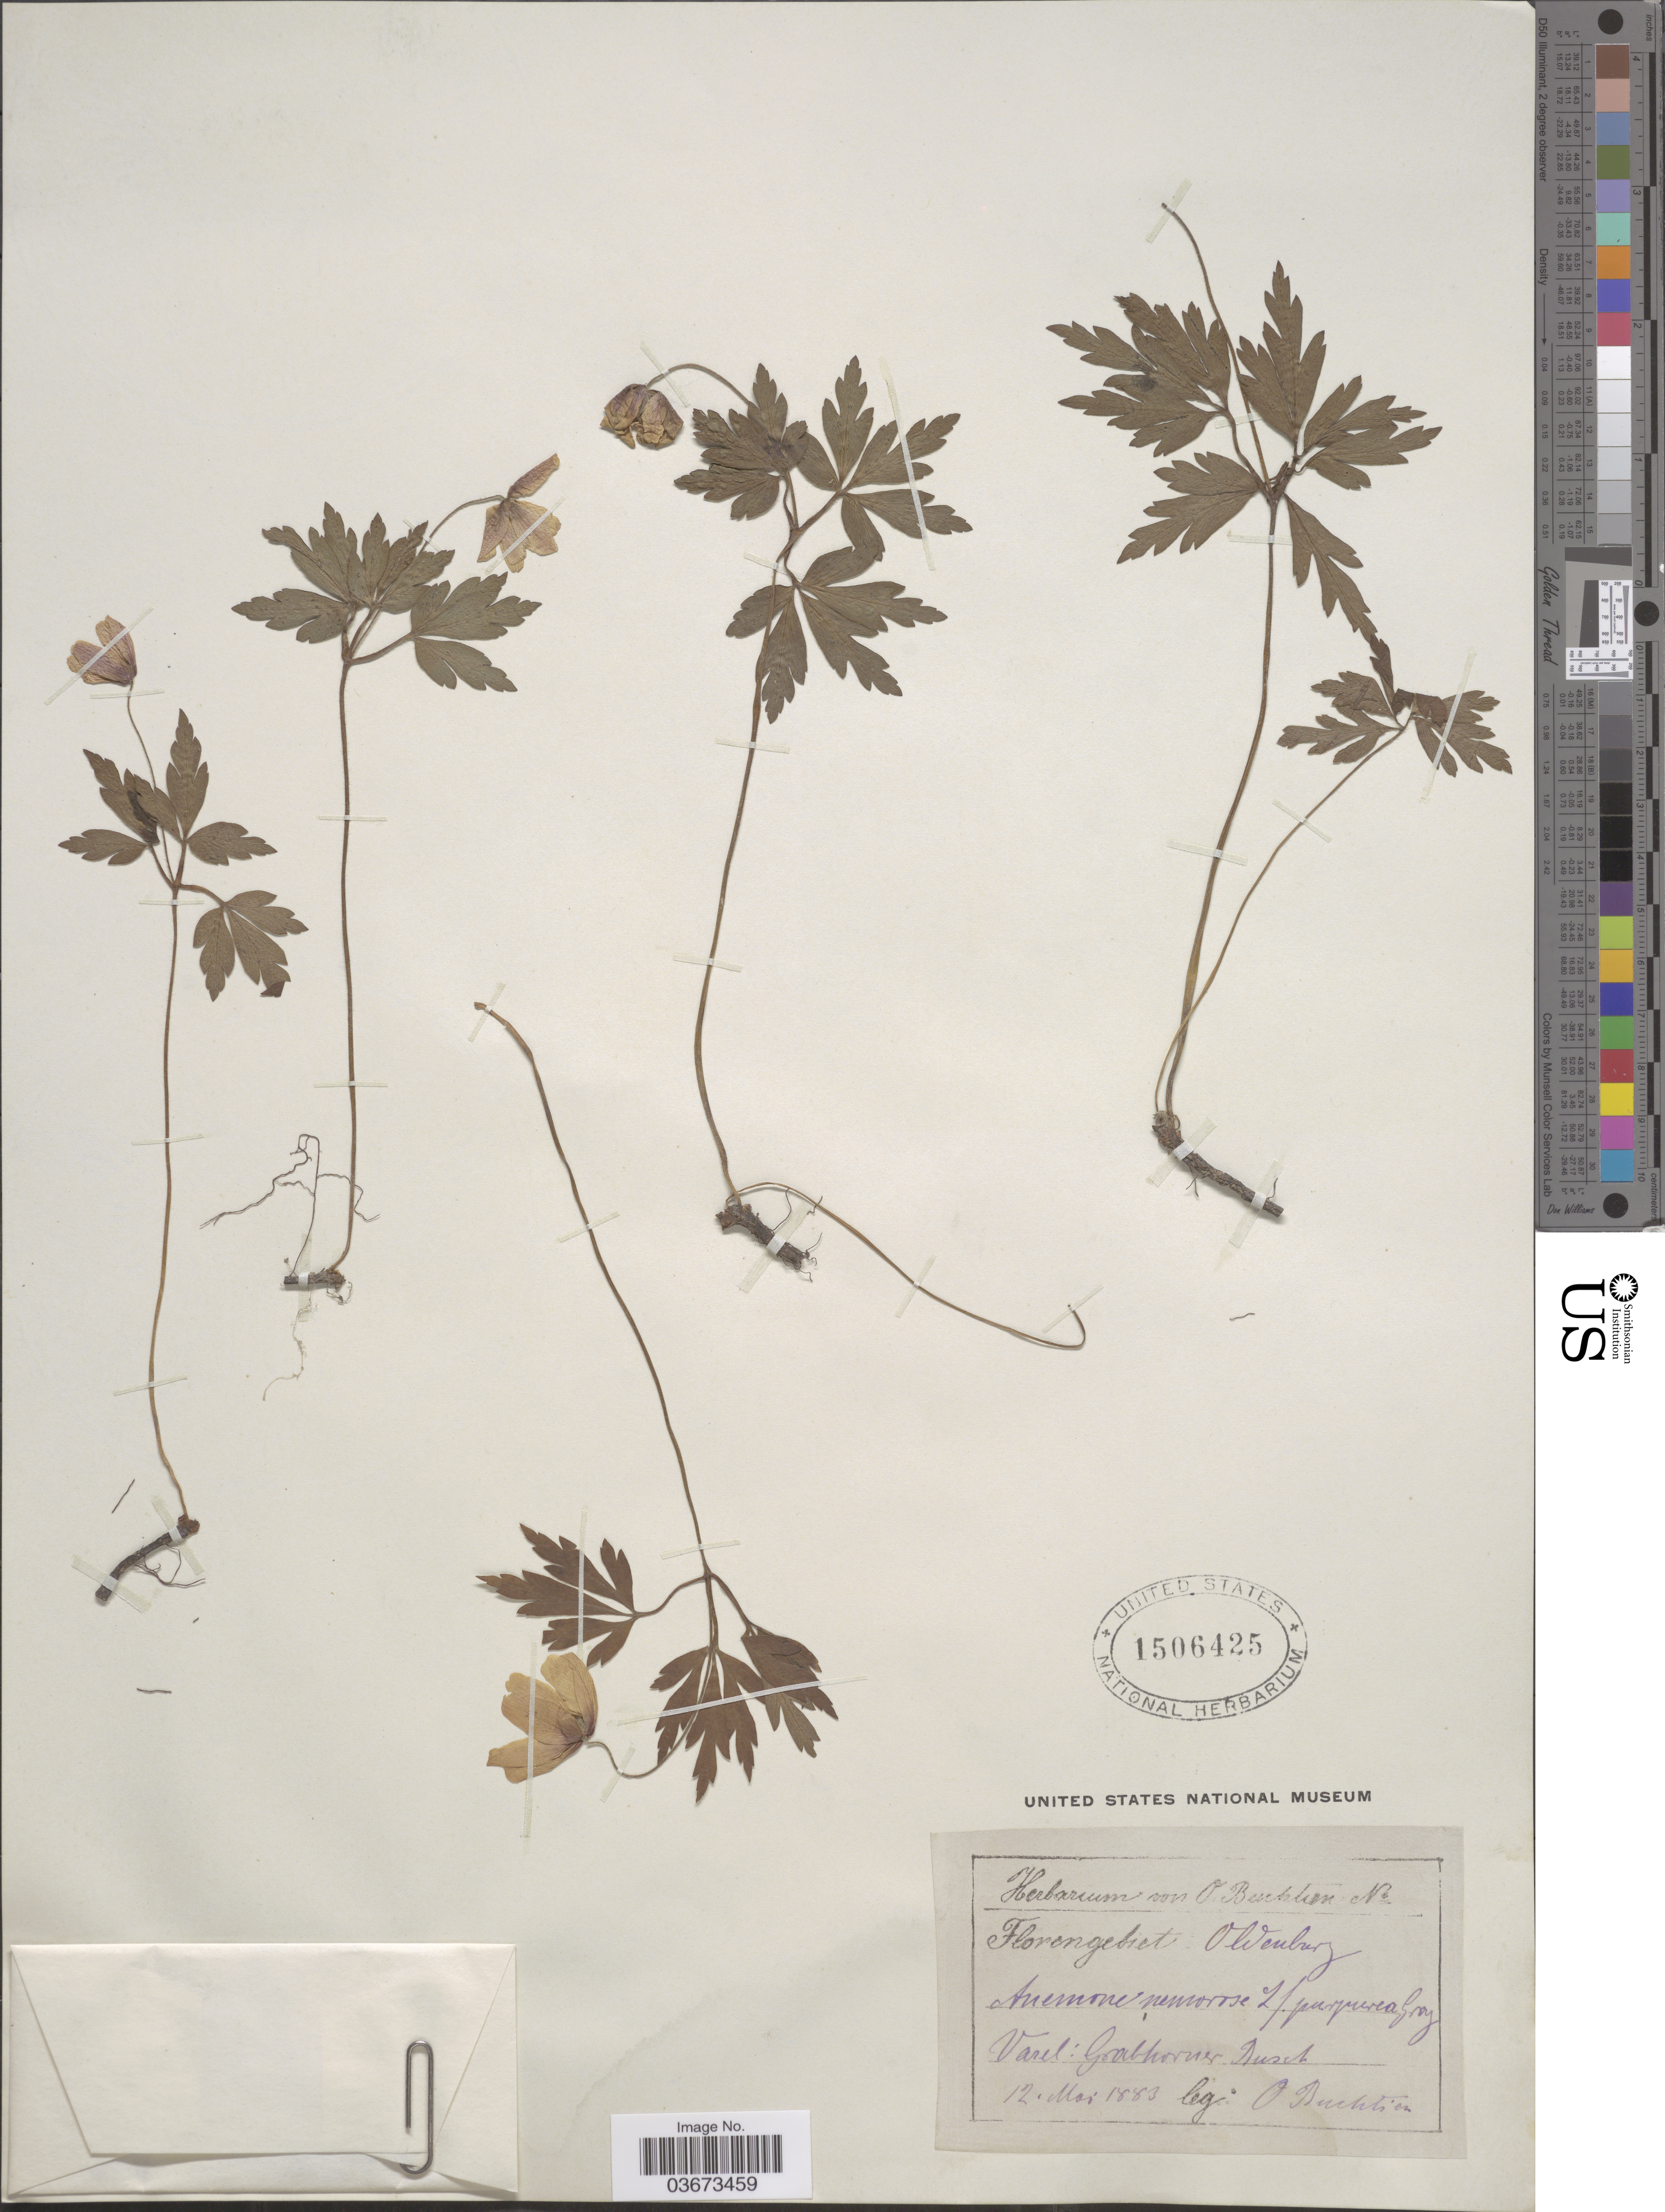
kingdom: Plantae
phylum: Tracheophyta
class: Magnoliopsida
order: Ranunculales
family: Ranunculaceae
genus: Anemone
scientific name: Anemone nemorosa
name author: L.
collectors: O. Buchtien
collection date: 1883-05-12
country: Germany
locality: O Wenburg. Varel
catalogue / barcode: US 1506425